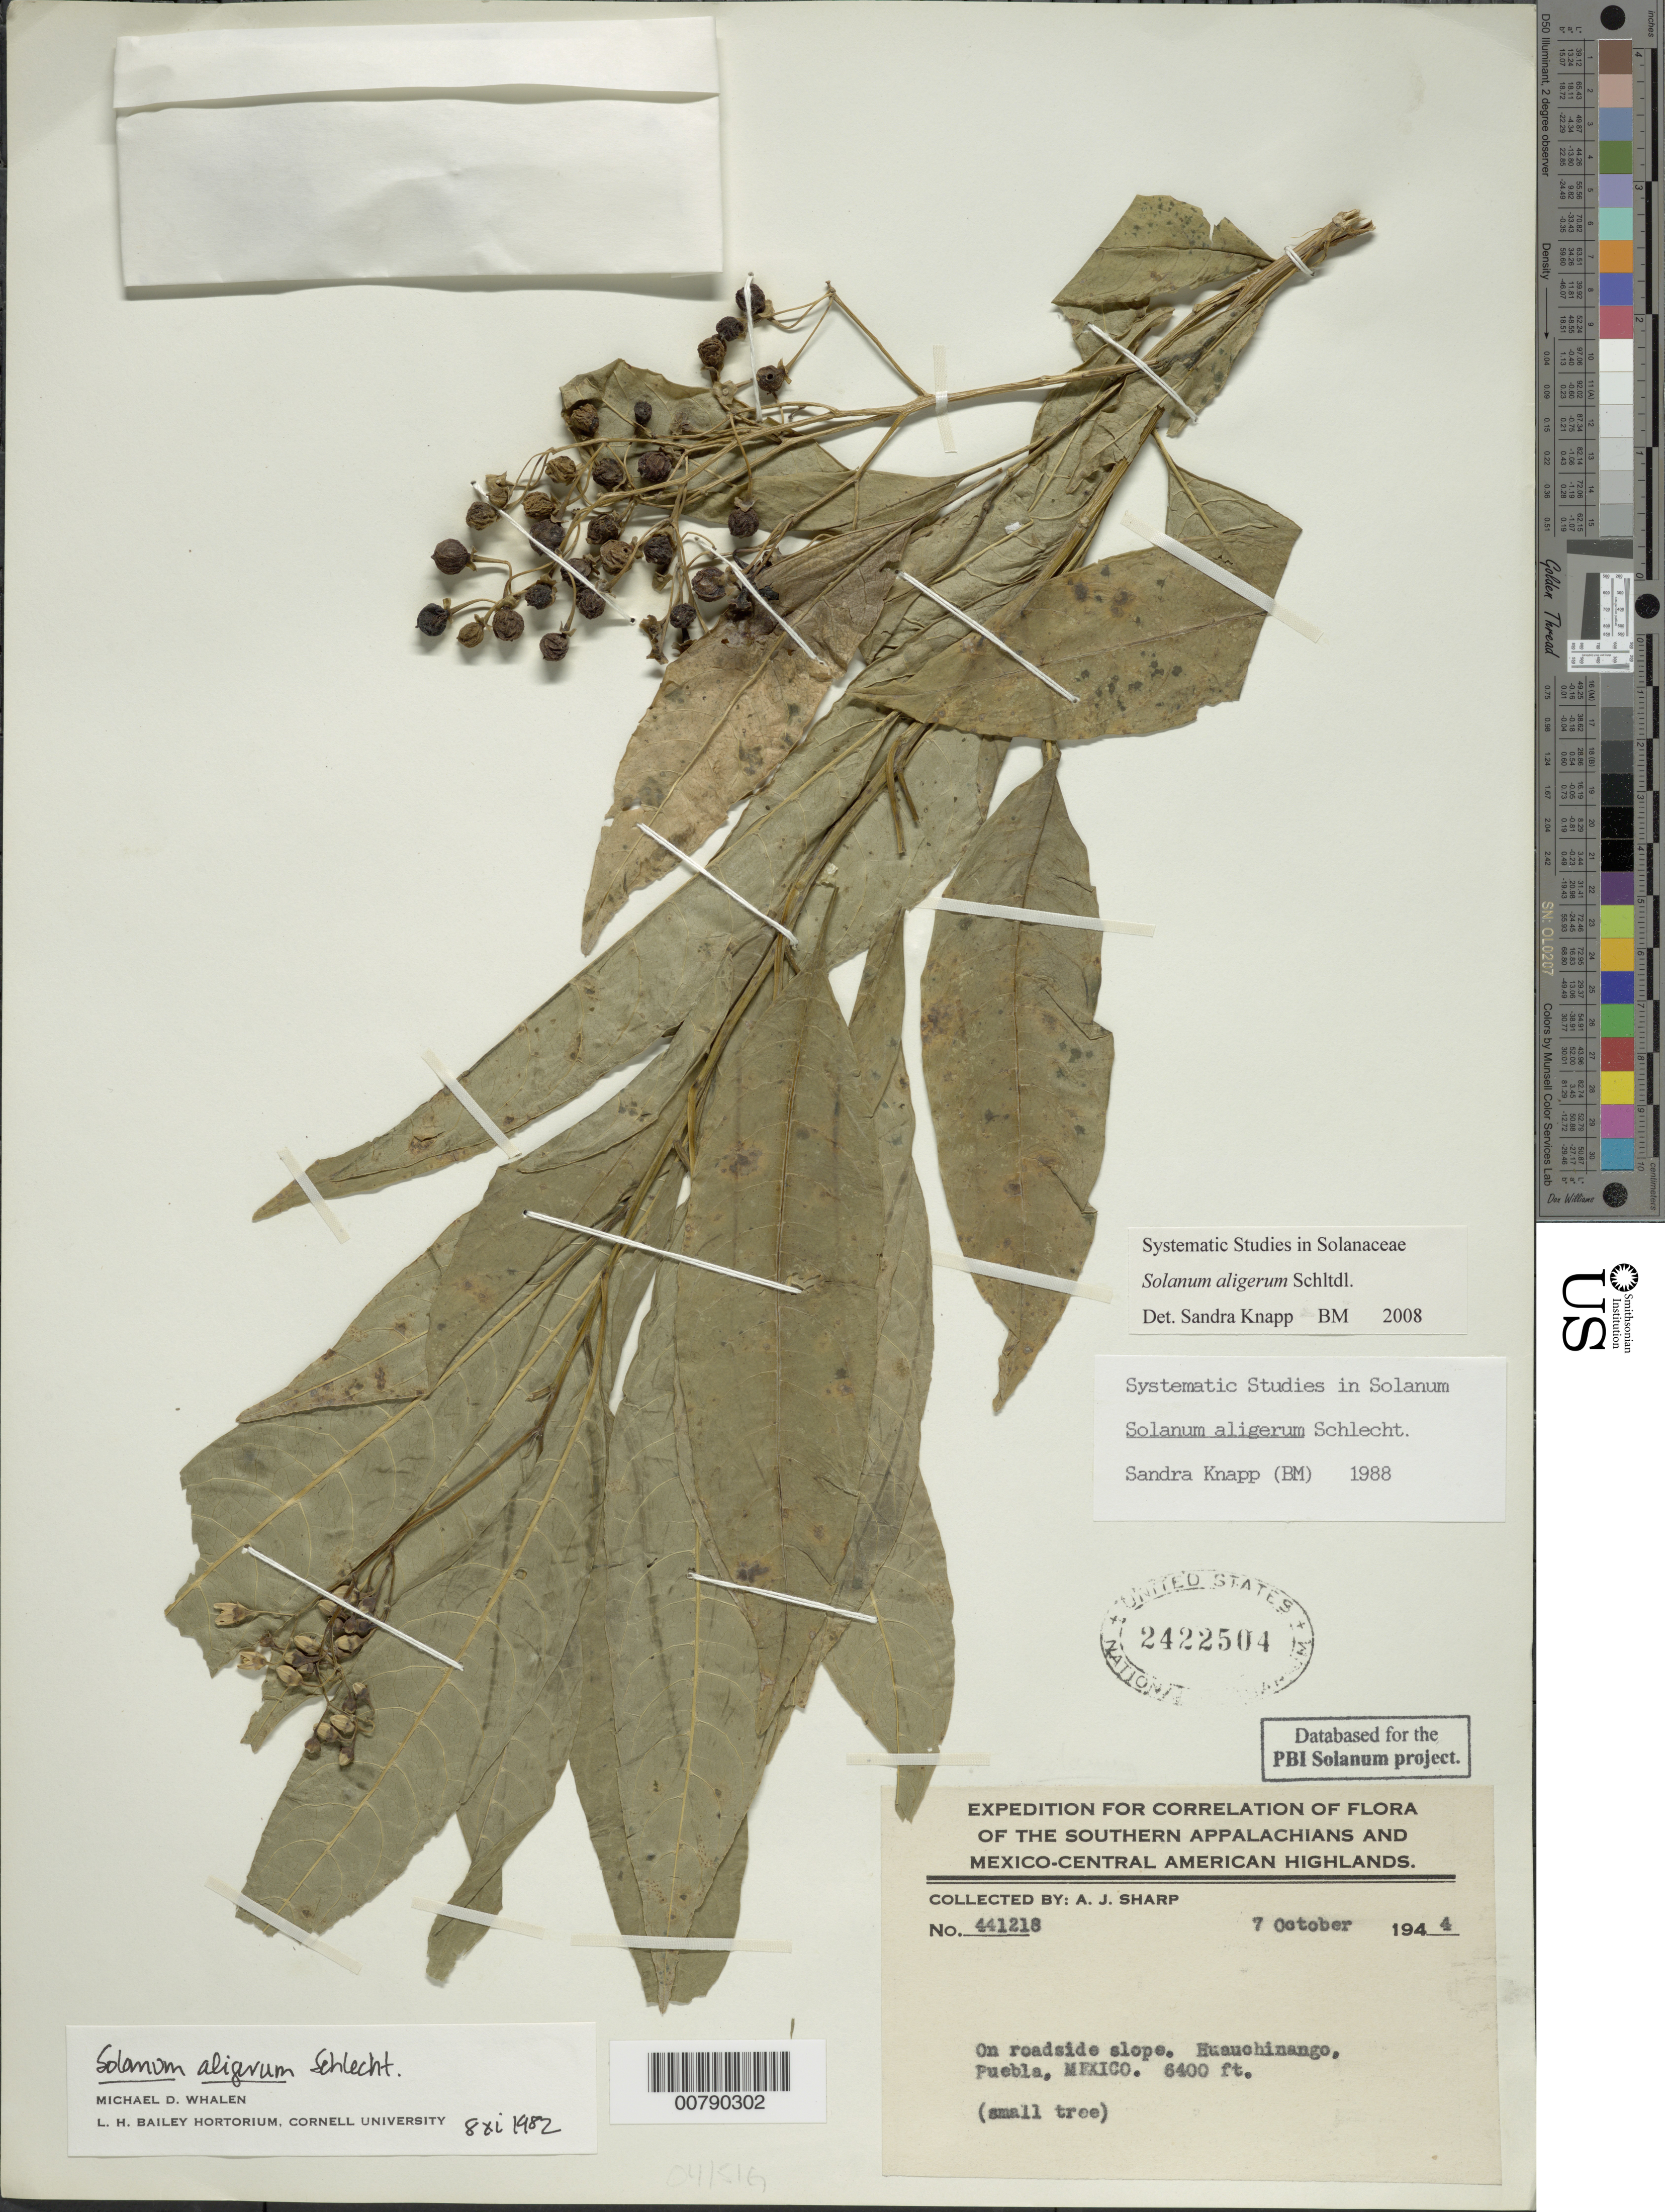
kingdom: Plantae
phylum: Tracheophyta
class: Magnoliopsida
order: Solanales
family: Solanaceae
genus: Solanum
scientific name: Solanum aligerum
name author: Schltdl.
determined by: Knapp, S. D.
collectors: A. J. Sharp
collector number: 441218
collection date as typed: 7 Oct 1944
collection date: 1944-10-07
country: Mexico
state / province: Puebla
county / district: Huauchinango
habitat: on roadside slope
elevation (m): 1951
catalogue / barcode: US 2422504